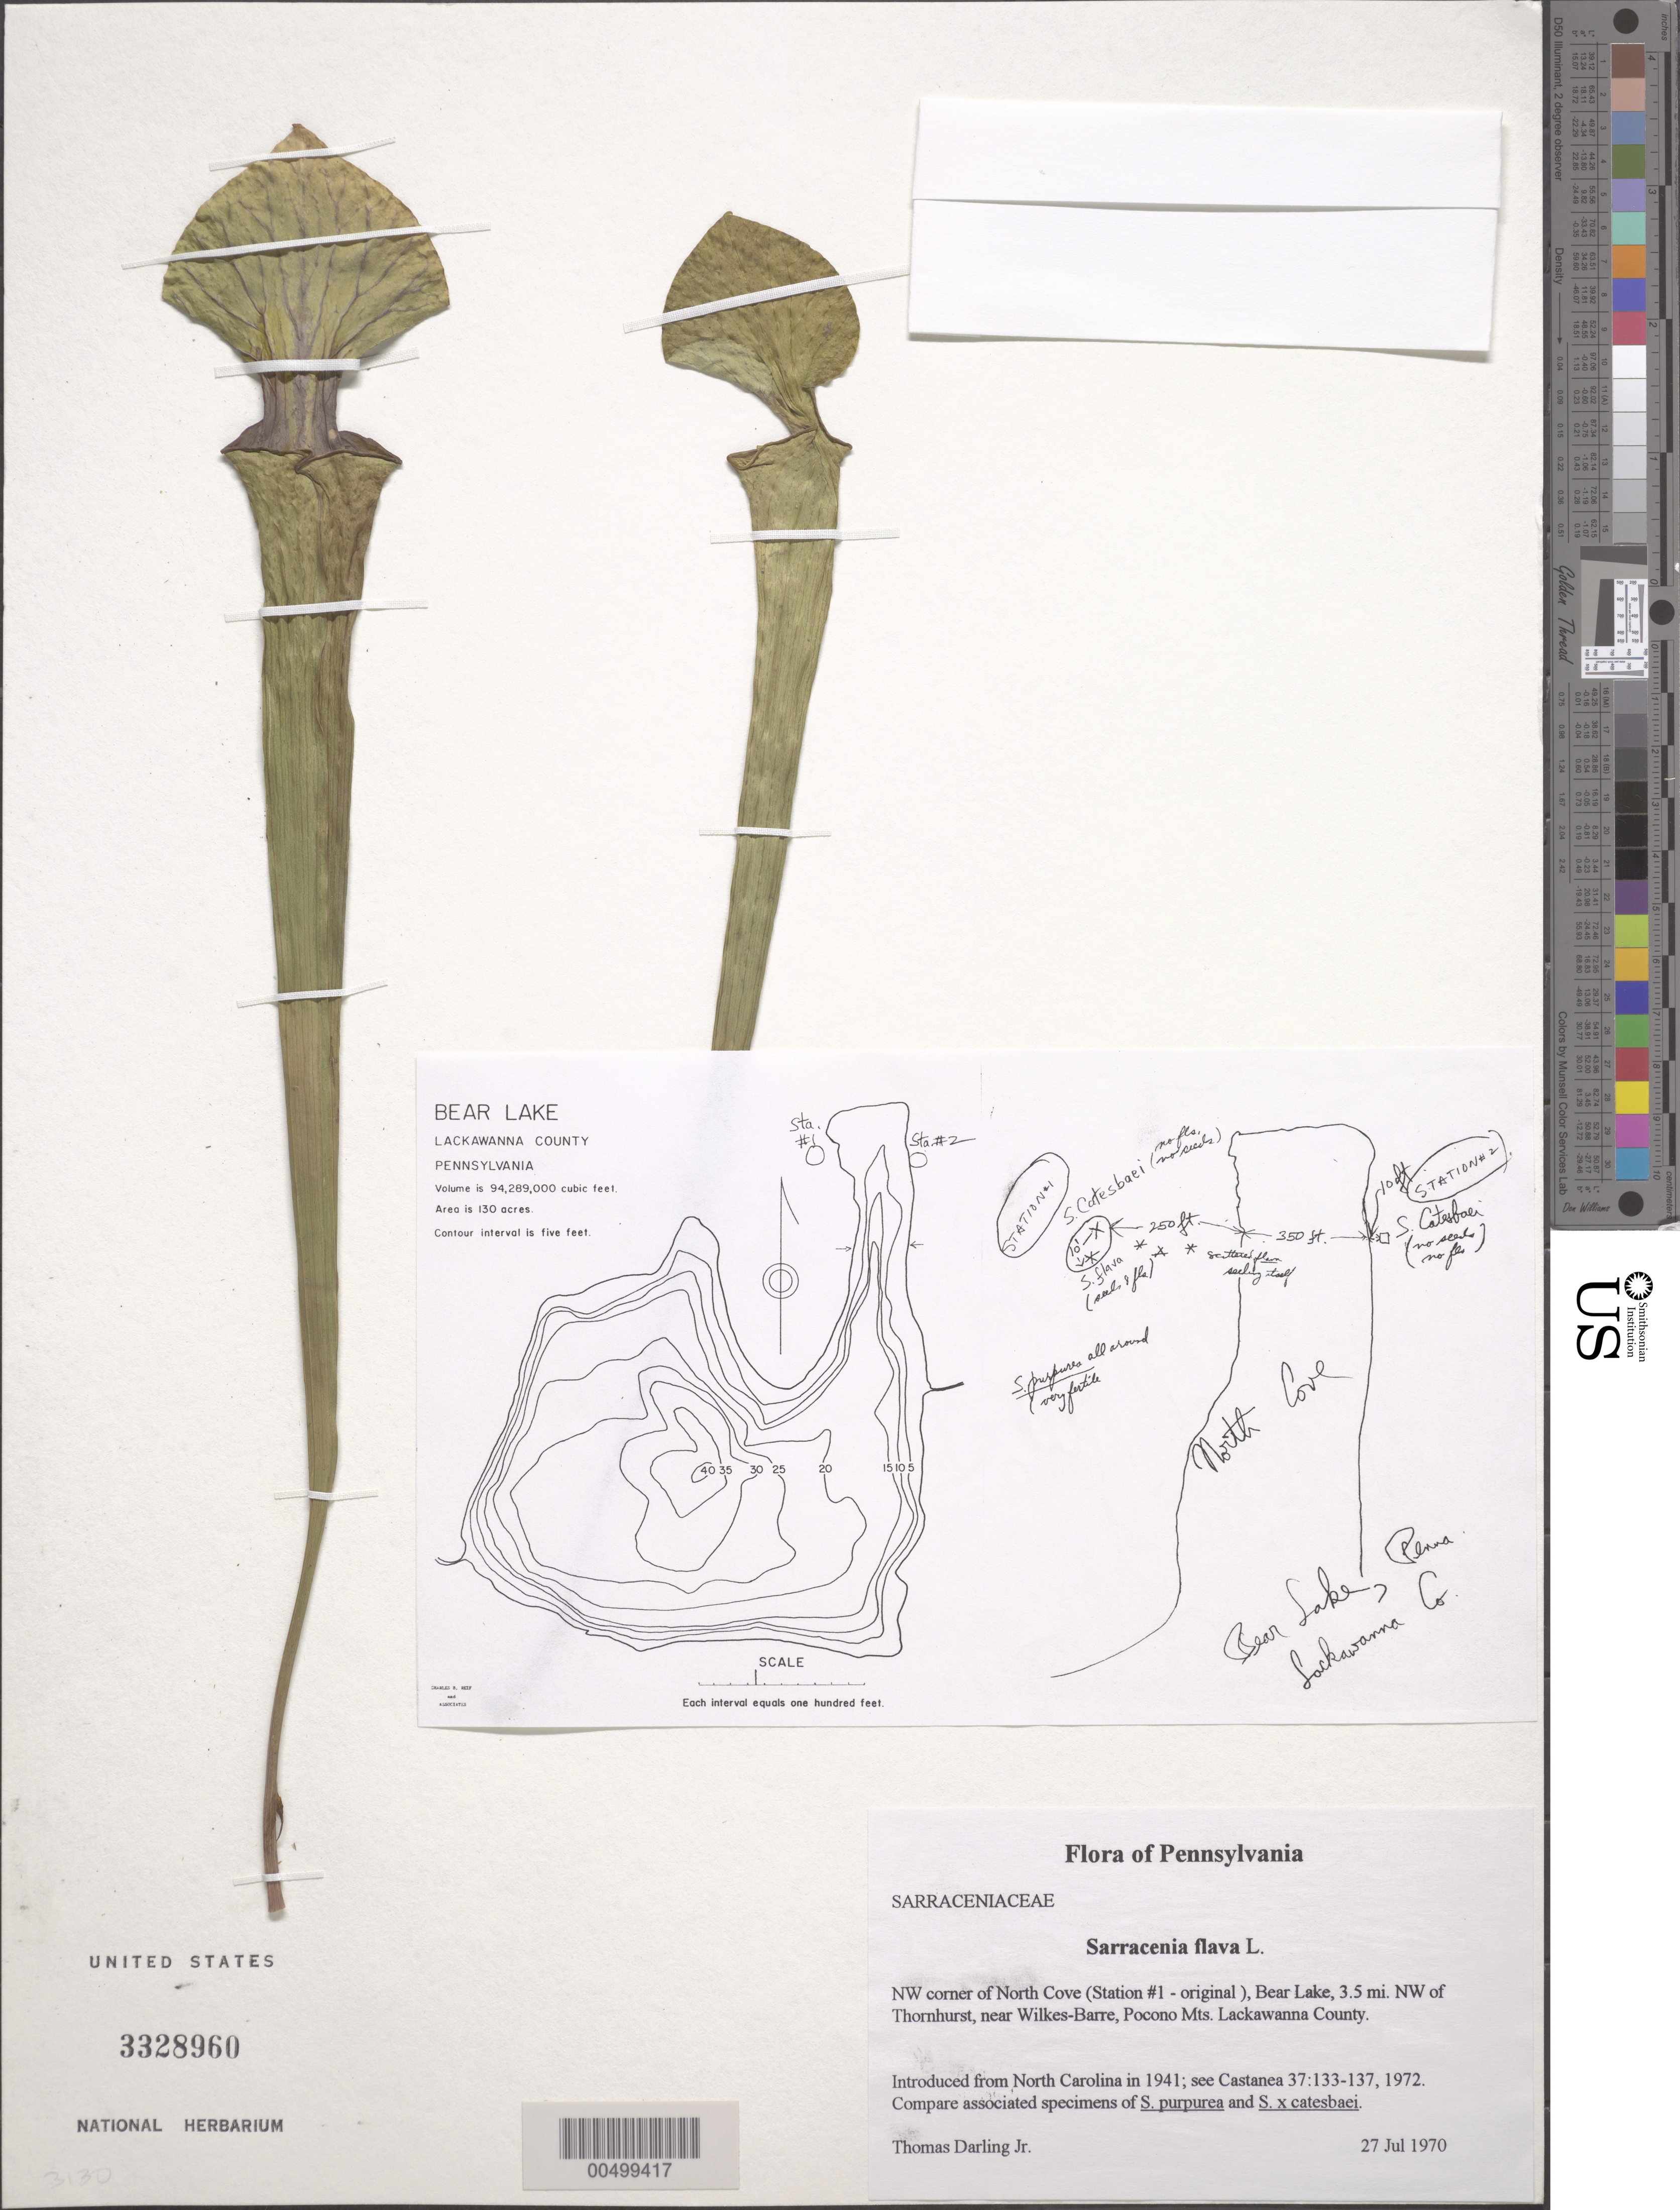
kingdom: Plantae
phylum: Tracheophyta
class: Magnoliopsida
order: Ericales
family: Sarraceniaceae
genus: Sarracenia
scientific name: Sarracenia flava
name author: L.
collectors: T. Darling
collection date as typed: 27 Jul 1970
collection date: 1970-07-27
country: United States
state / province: Pennsylvania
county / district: Lackawanna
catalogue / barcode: US 3328960